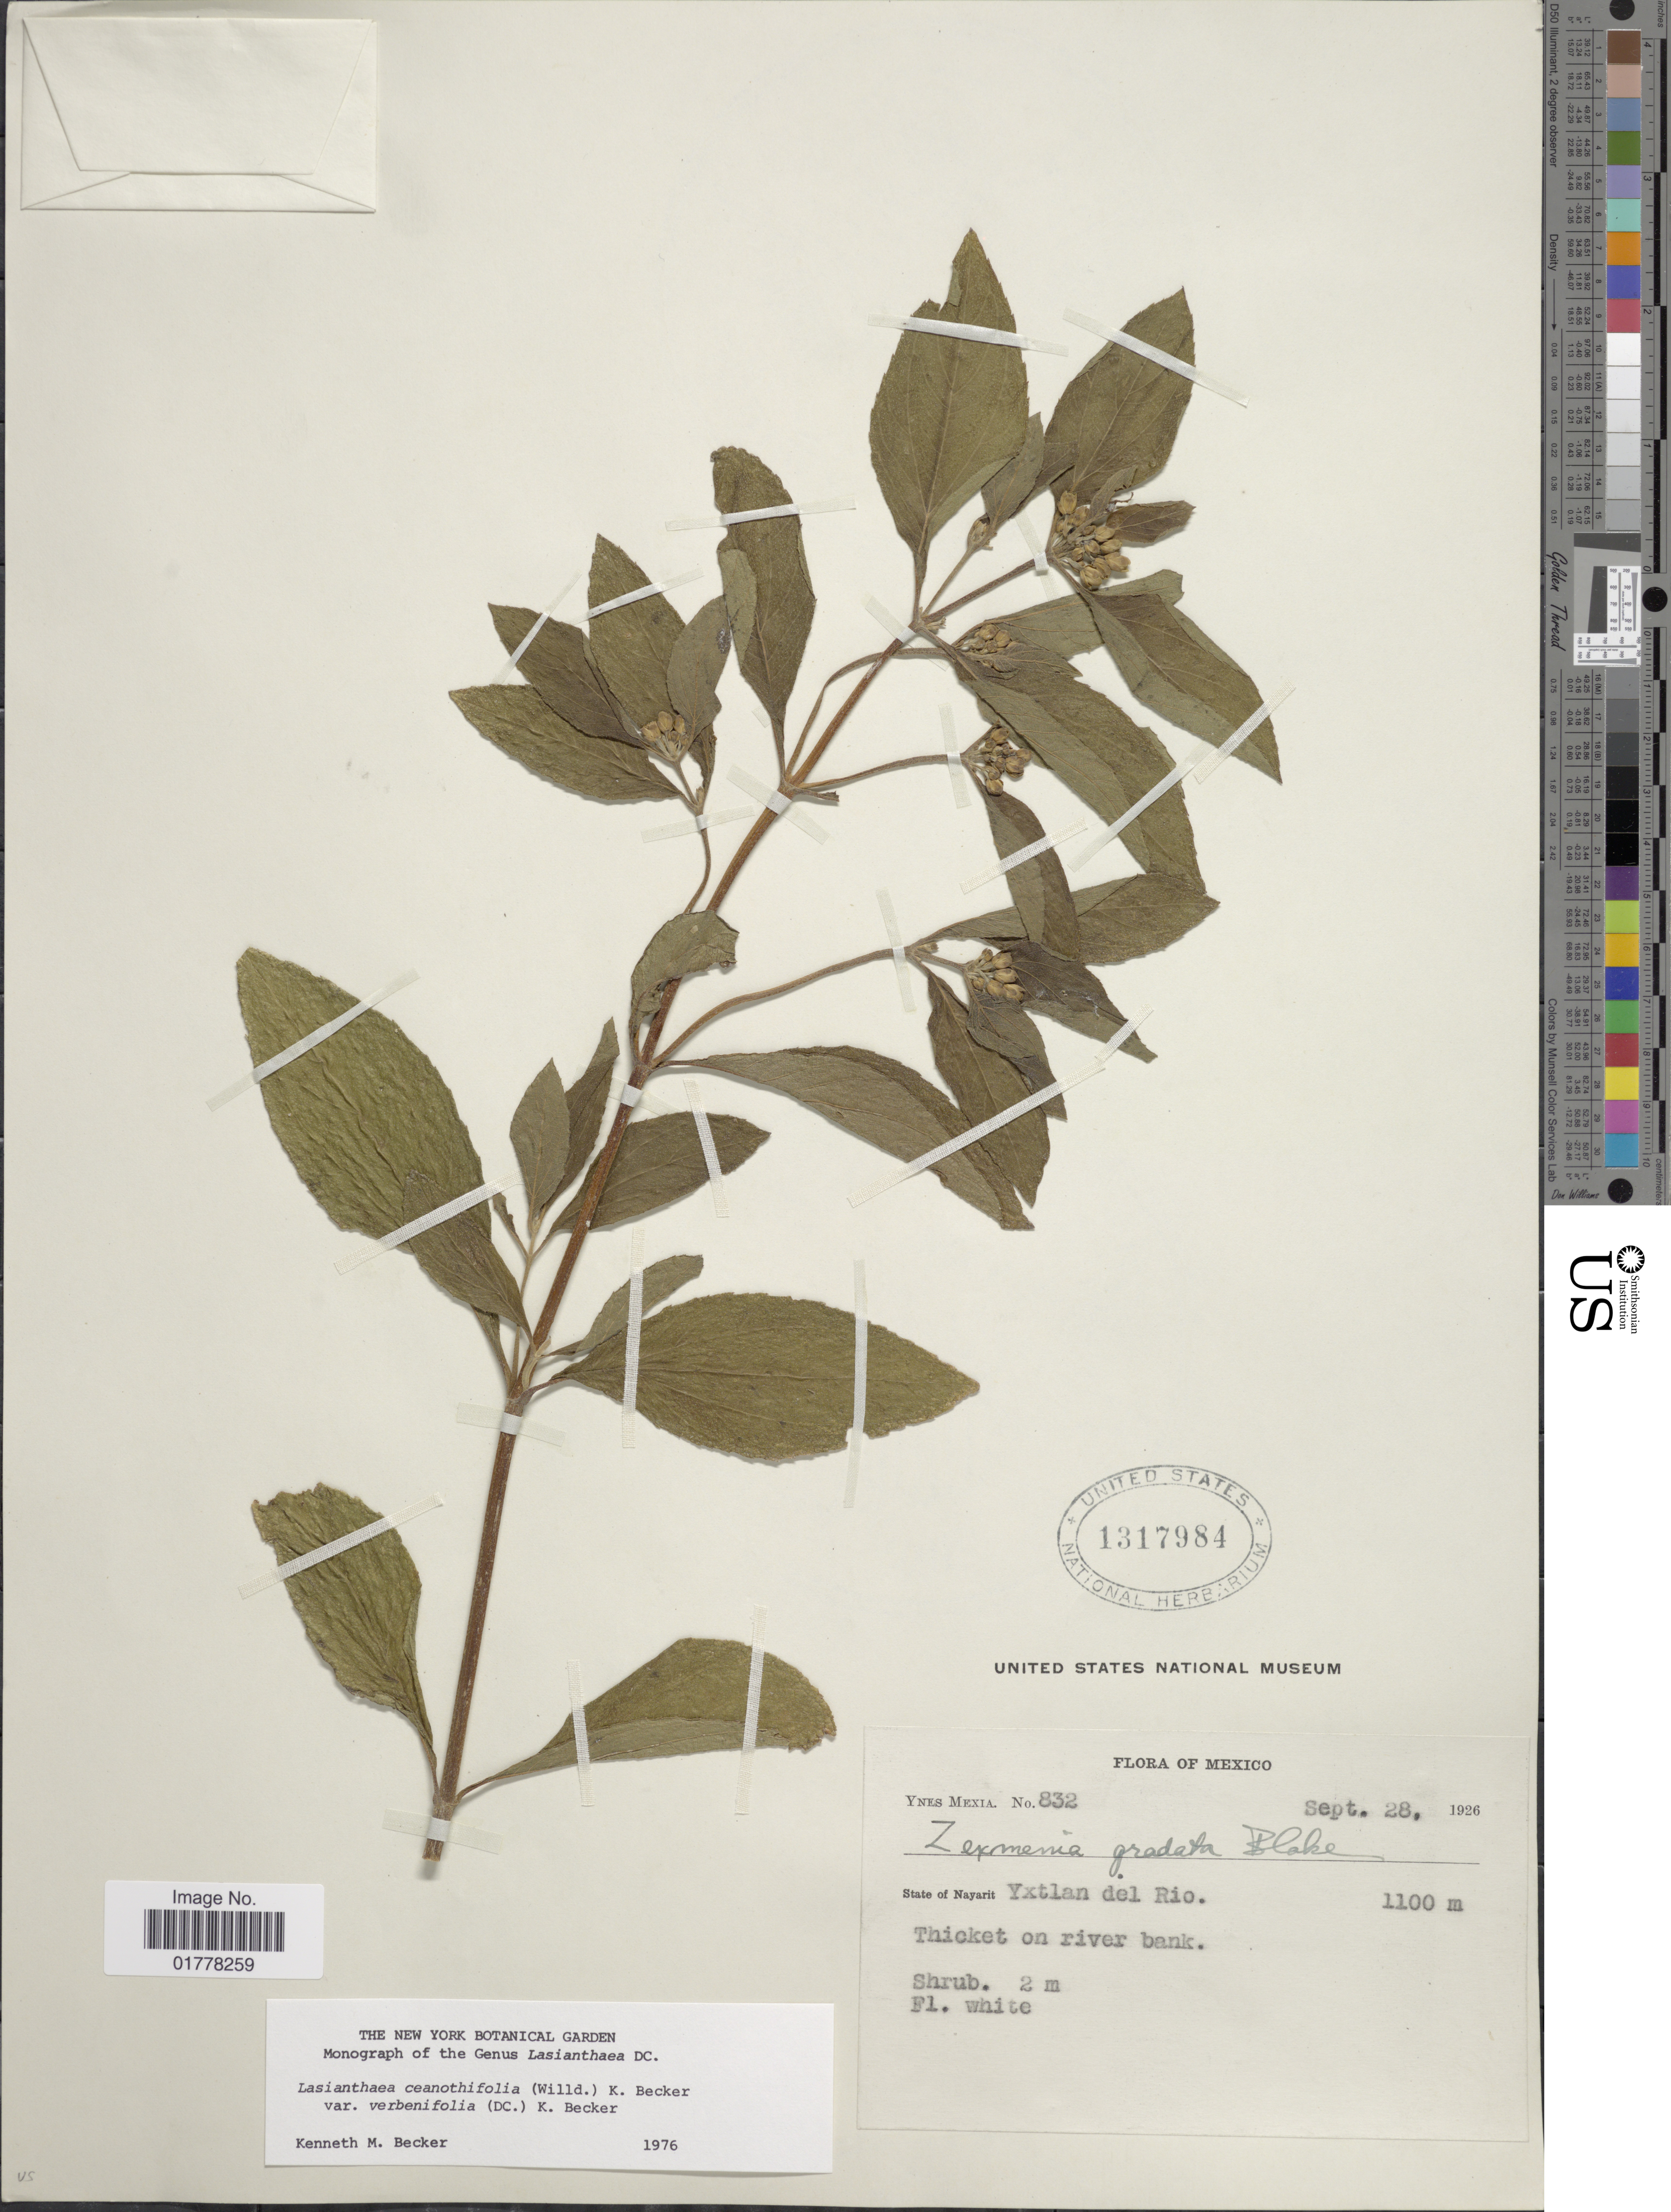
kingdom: Plantae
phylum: Tracheophyta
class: Magnoliopsida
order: Asterales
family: Asteraceae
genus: Lasianthaea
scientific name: Lasianthaea ceanothifolia var. verbenifolia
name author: (DC.) K.M. Becker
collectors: Y. Mexia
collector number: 832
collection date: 1926-09-28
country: Mexico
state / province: Nayarit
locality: State of Nayarit. Yxtlan del Rio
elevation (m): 1100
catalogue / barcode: US 1317984